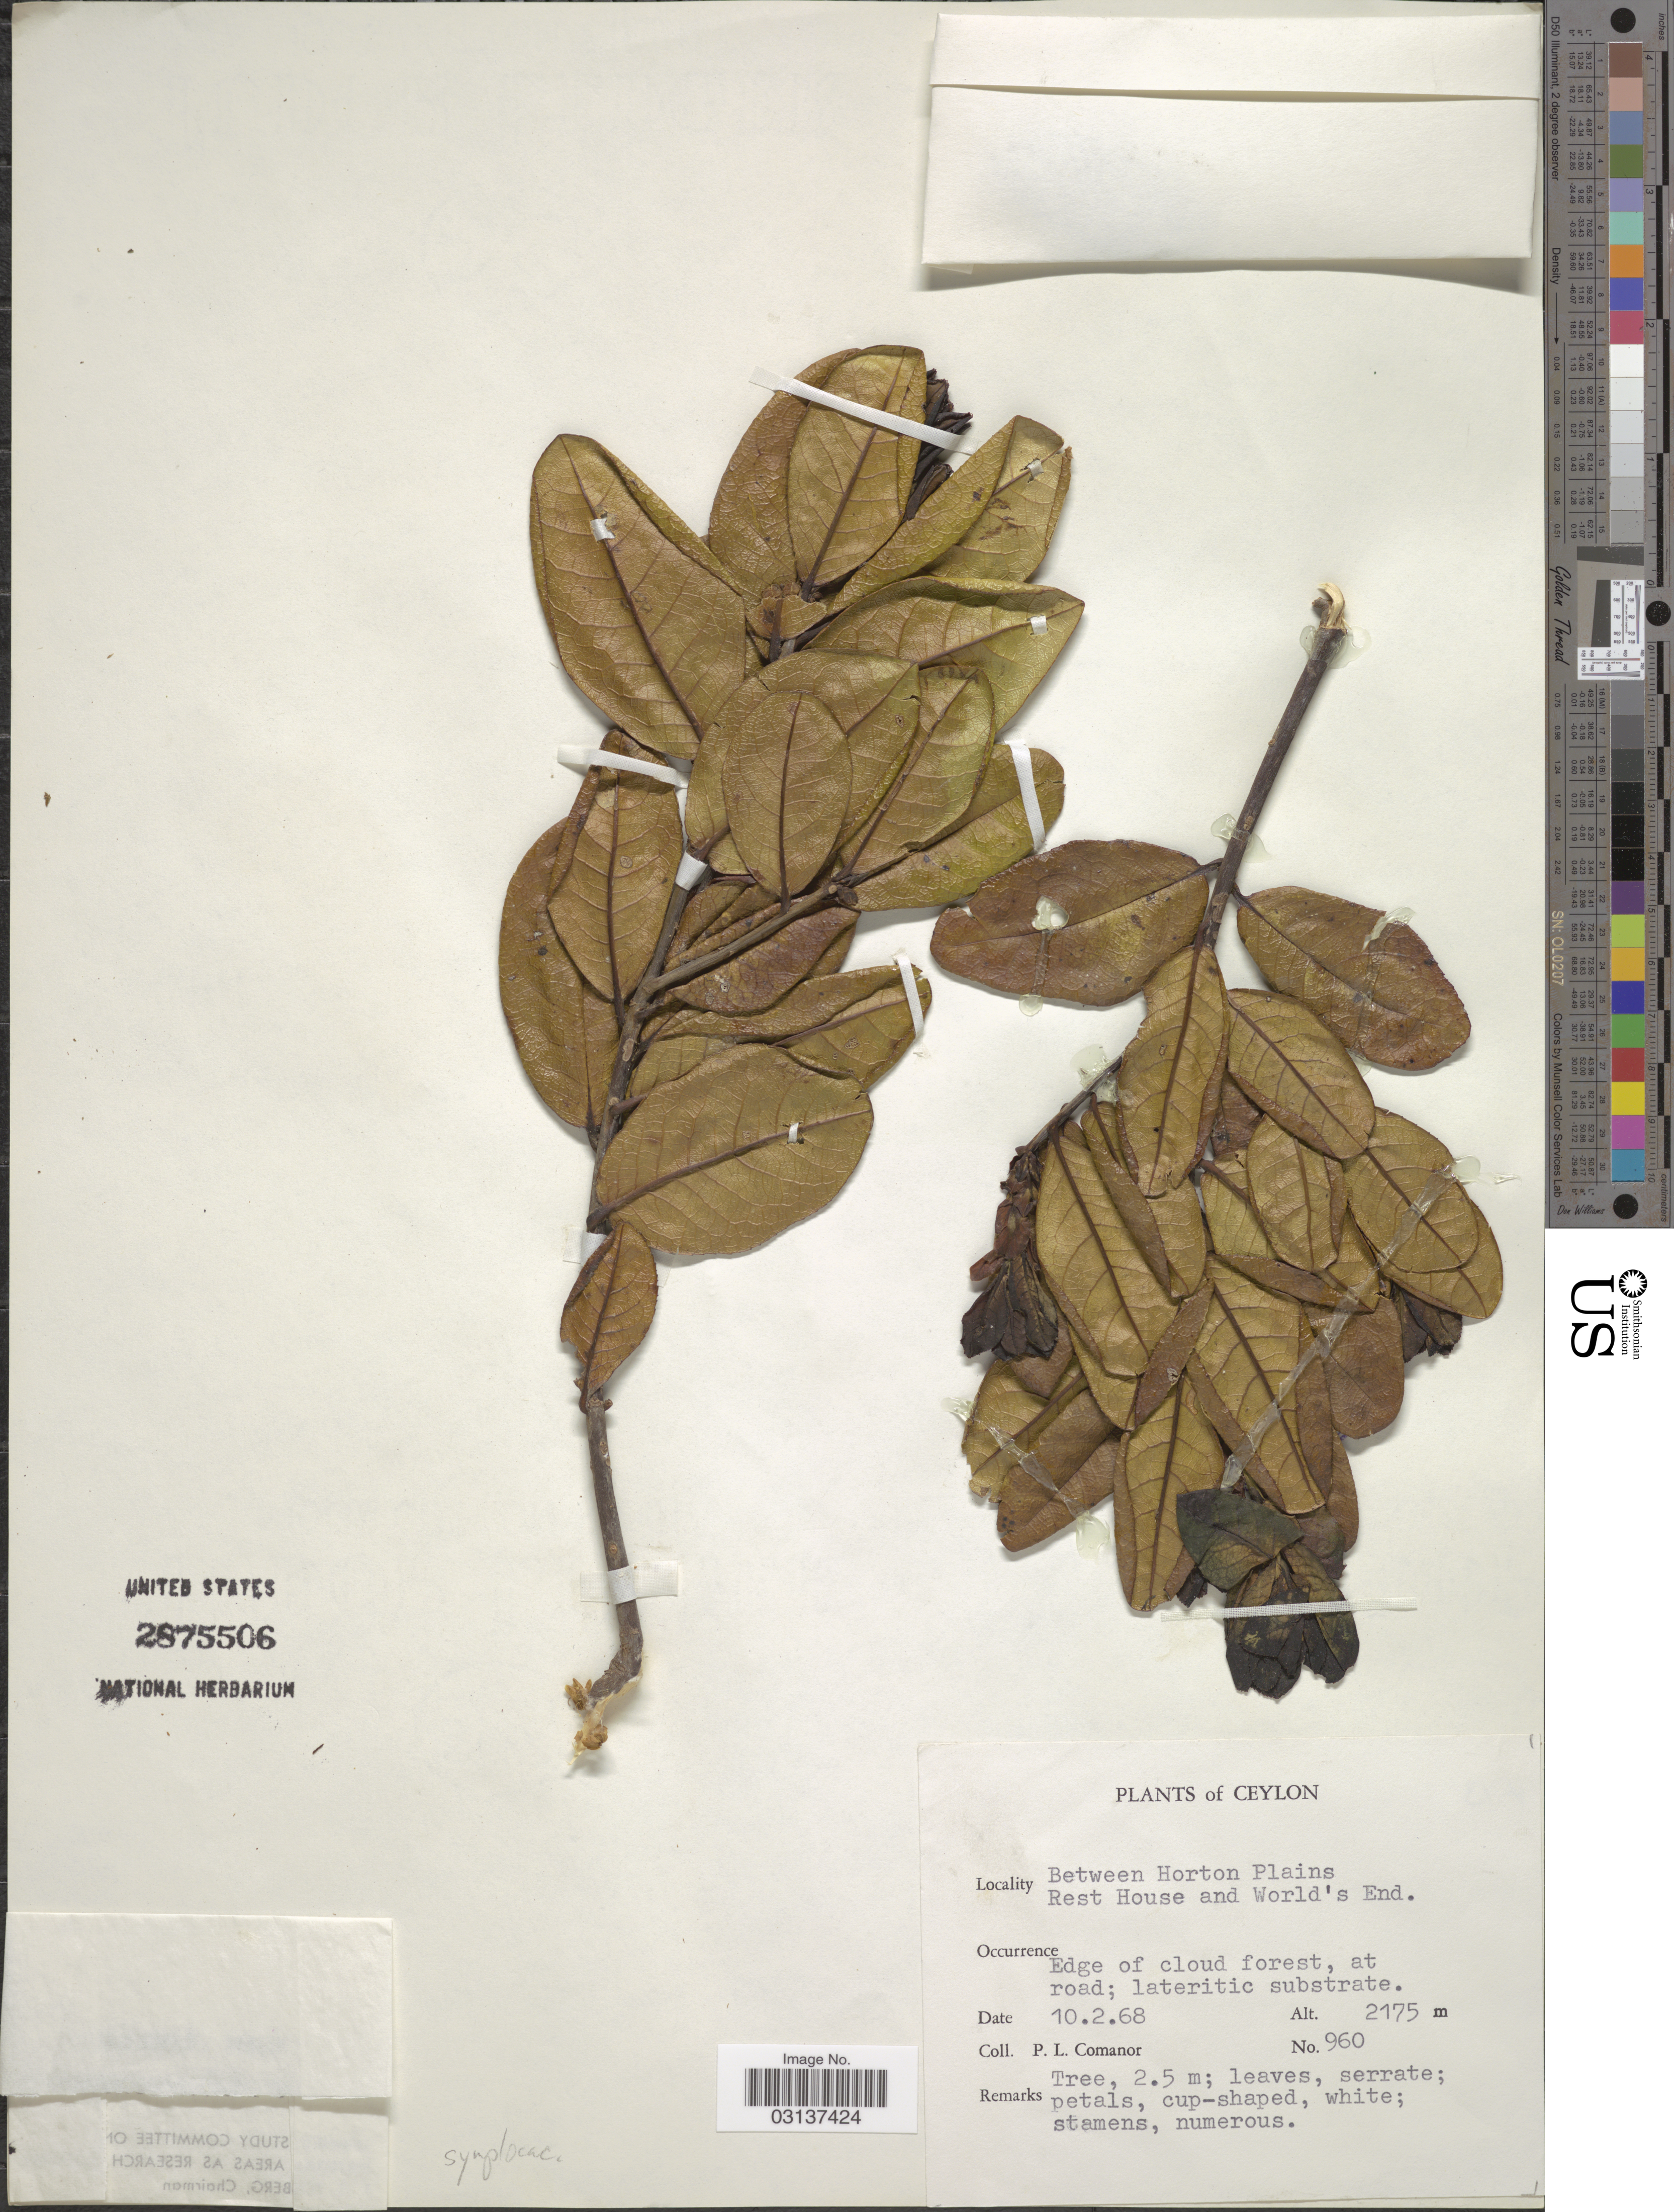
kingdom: Plantae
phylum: Tracheophyta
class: Magnoliopsida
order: Ericales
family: Symplocaceae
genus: Symplocos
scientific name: Symplocos sp.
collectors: P. Comanor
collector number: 960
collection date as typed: Transcribed d/m/y: 10/2/68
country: Sri Lanka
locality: Ceylon, Between Horton Plains, Rest House and World's End.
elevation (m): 2175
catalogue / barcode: US 2875506